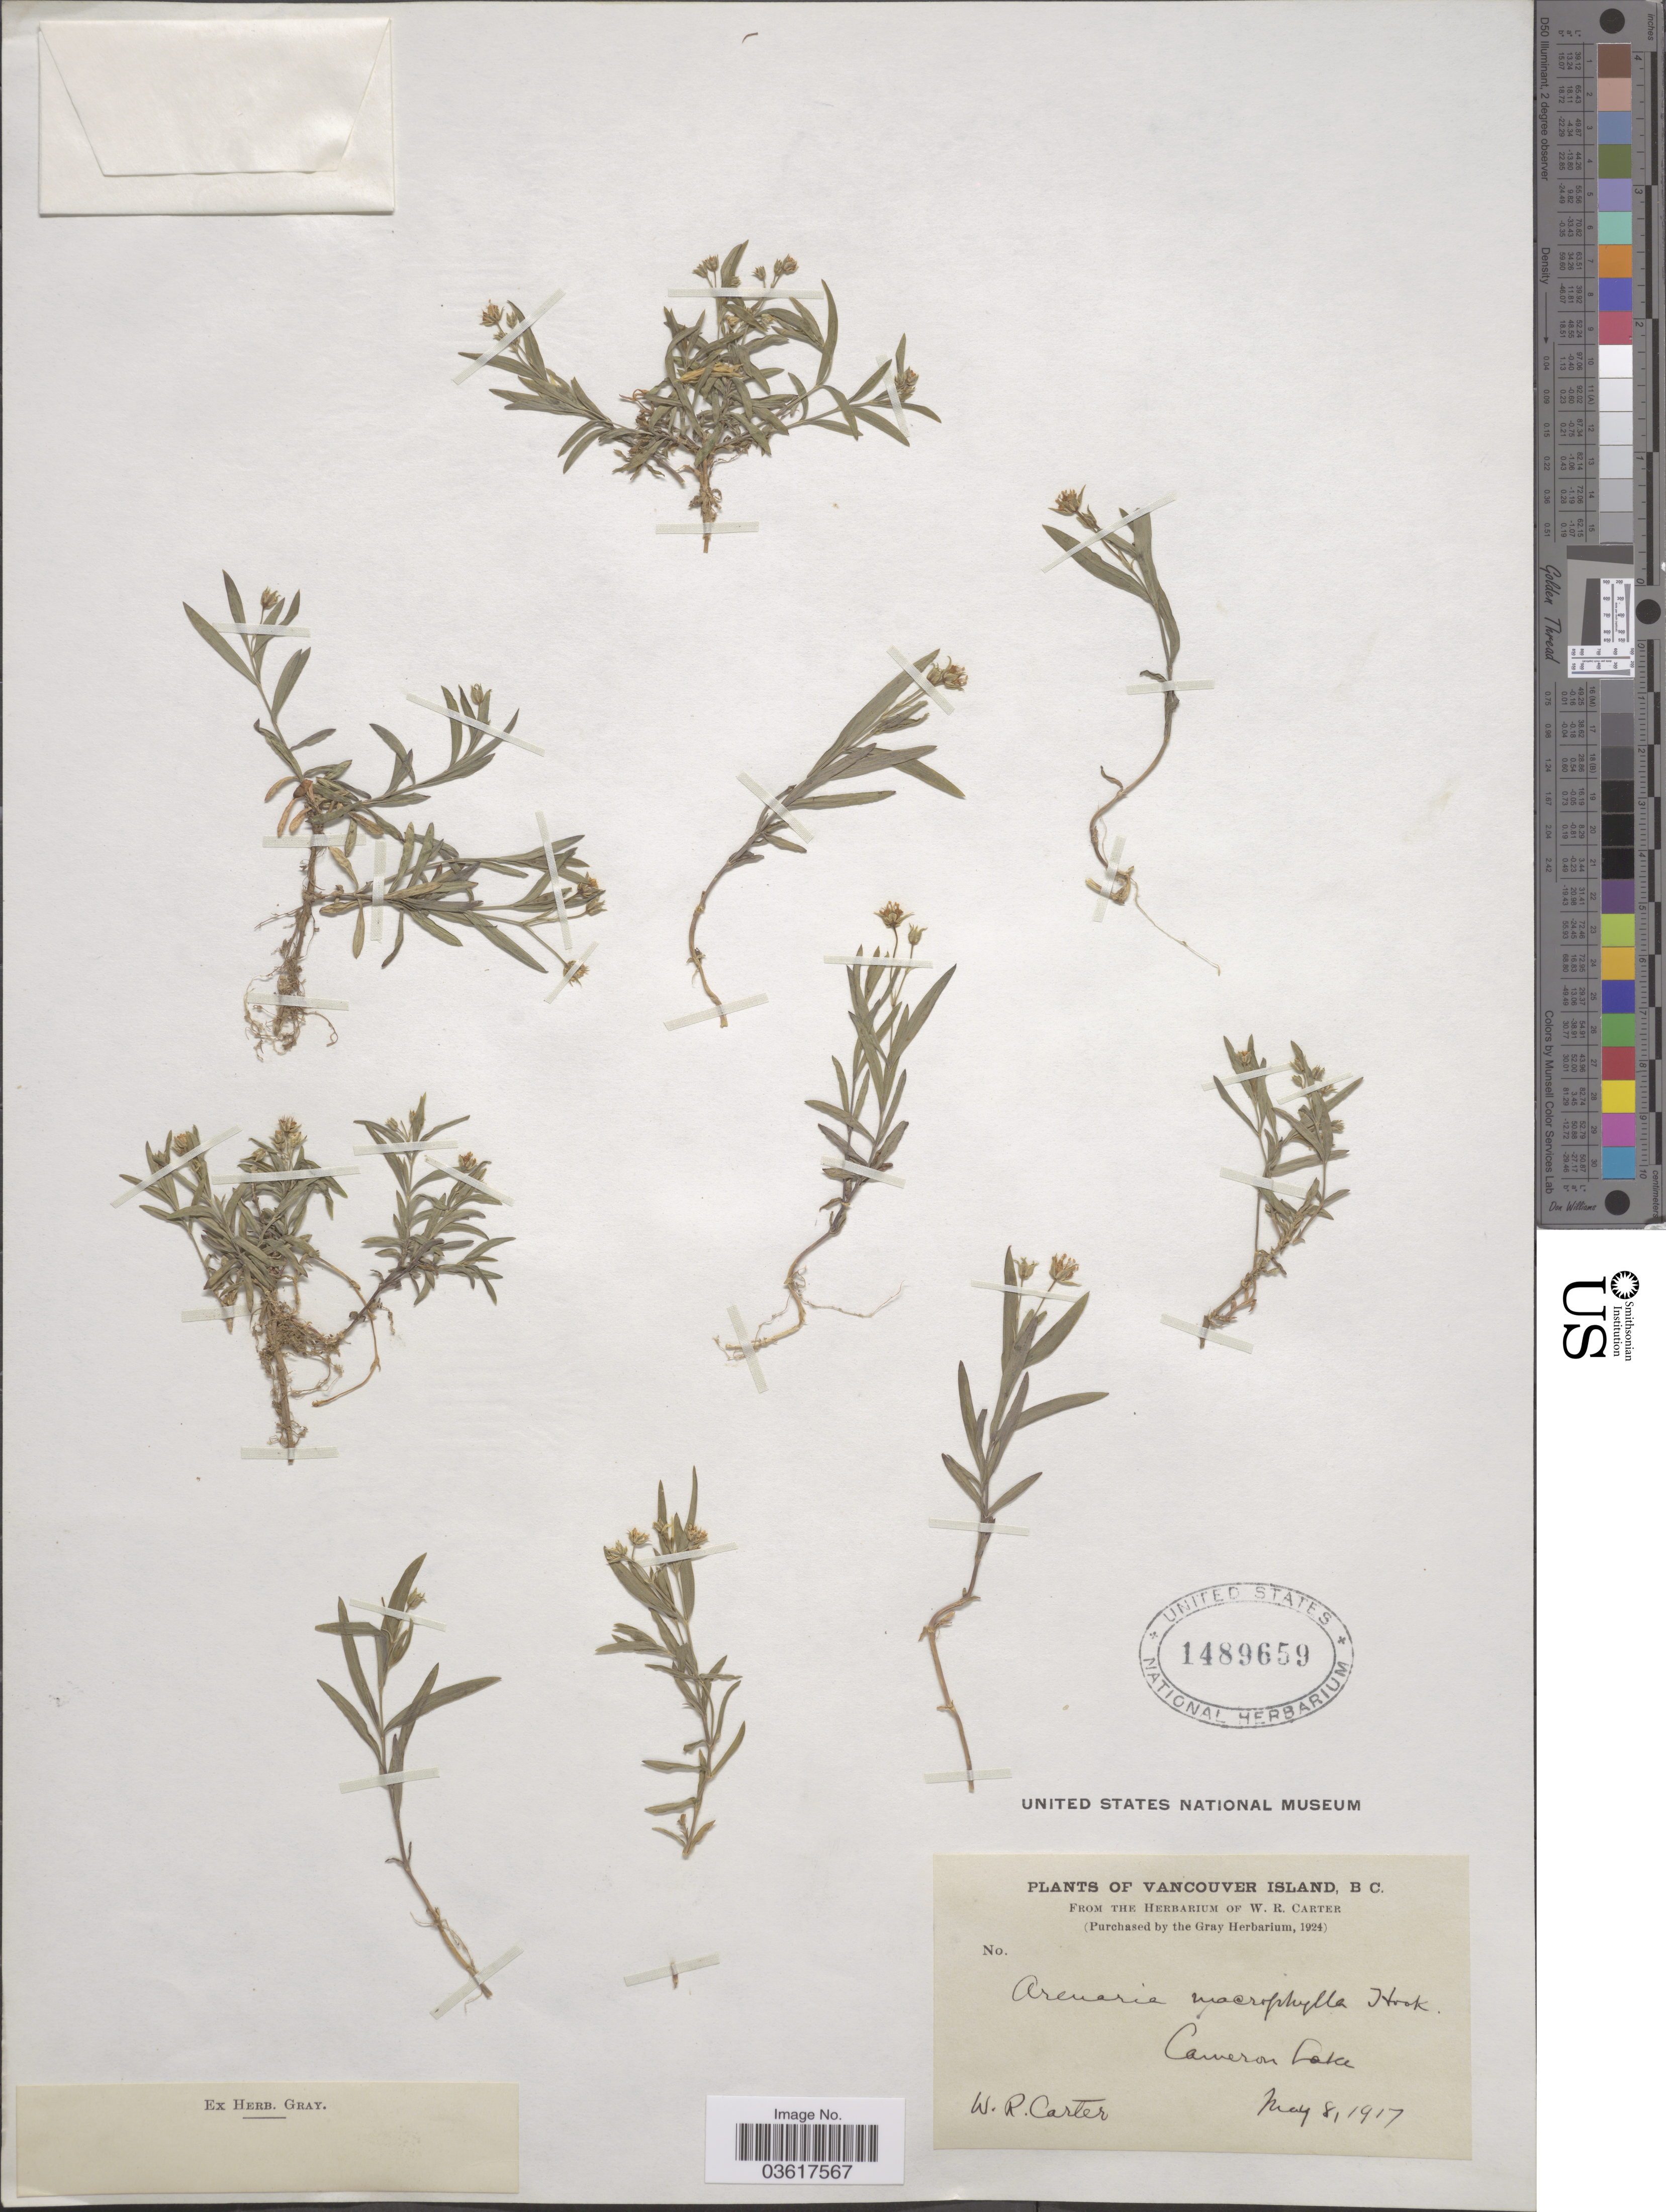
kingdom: Plantae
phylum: Tracheophyta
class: Magnoliopsida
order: Caryophyllales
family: Caryophyllaceae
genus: Moehringia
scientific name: Moehringia macrophylla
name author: (Hook.) Fenzl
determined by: Strong, Mark T., (BOT), Smithsonian Institution - National Museum of Natural History (UNITED STATES)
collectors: W. R. Carter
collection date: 1917-05-08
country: Canada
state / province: British Columbia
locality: Vancouver Island, B.C. Cameron Lake.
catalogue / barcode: US 1489659